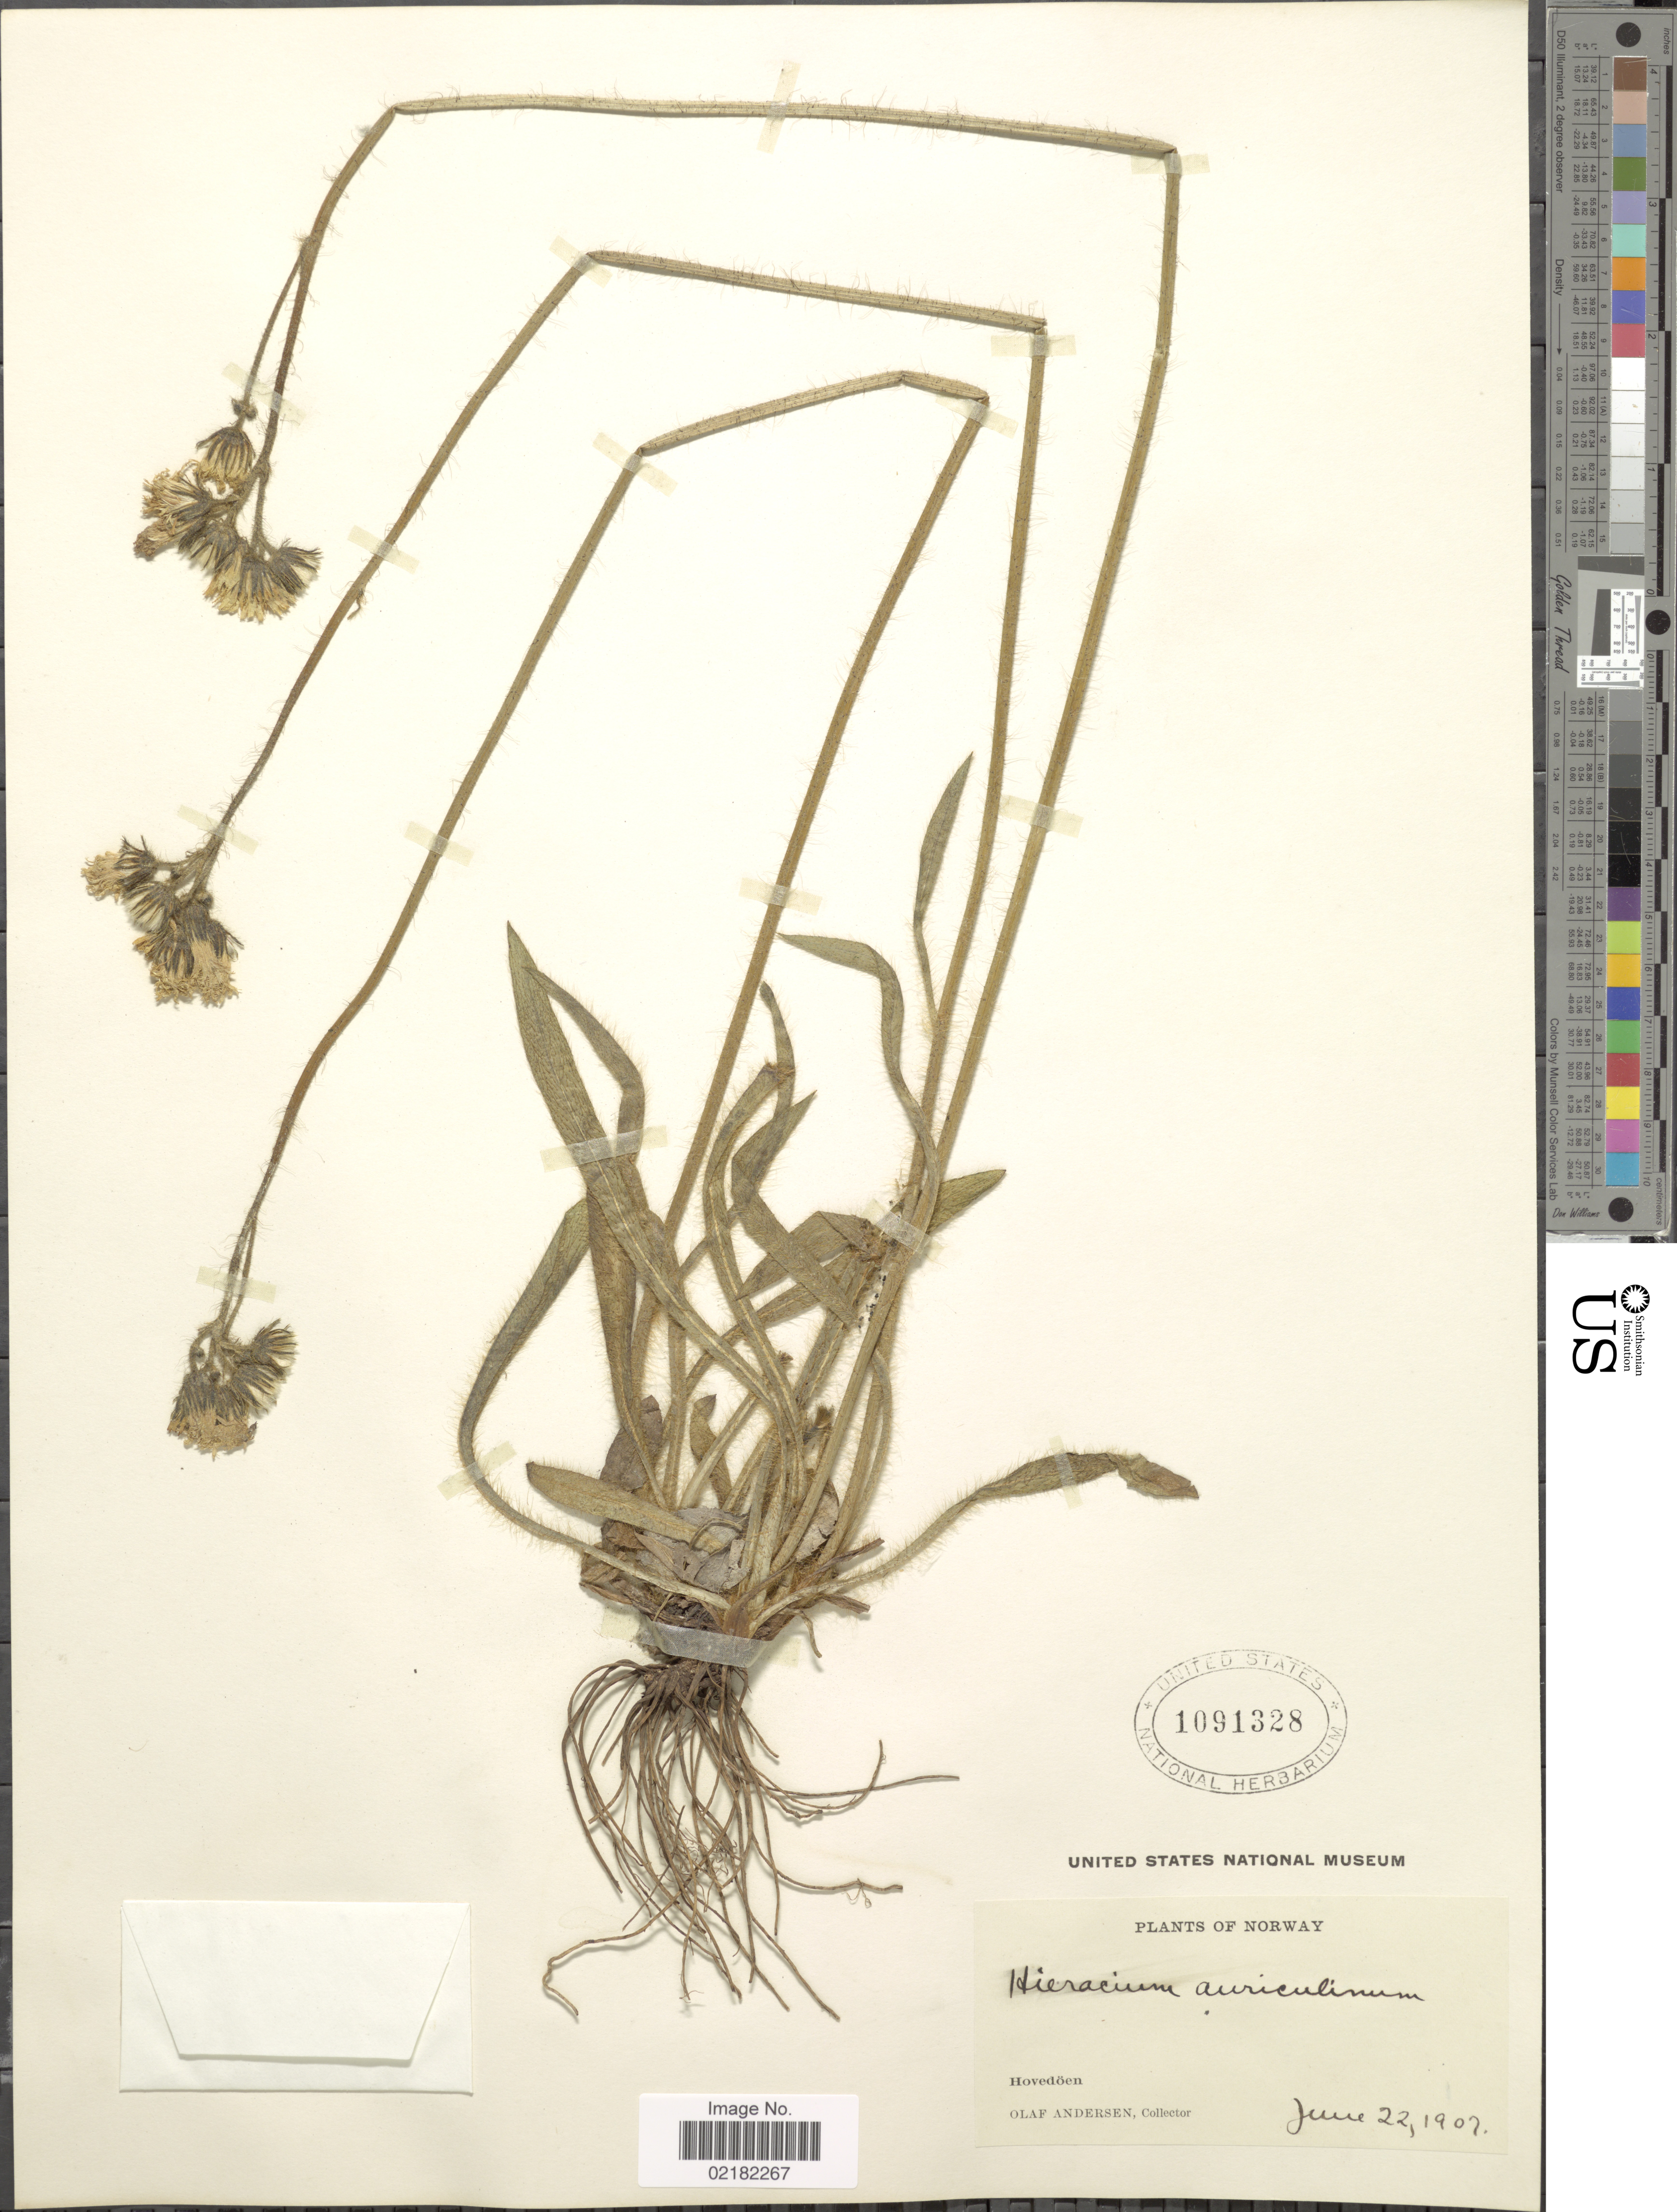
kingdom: Plantae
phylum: Tracheophyta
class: Magnoliopsida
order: Asterales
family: Asteraceae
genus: Pilosella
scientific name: Pilosella dubia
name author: (L.) F.W. Schultz & Sch. Bip.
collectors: O. Andersen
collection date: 1907-06-22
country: Norway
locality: Hovedoen.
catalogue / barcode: US 1091328